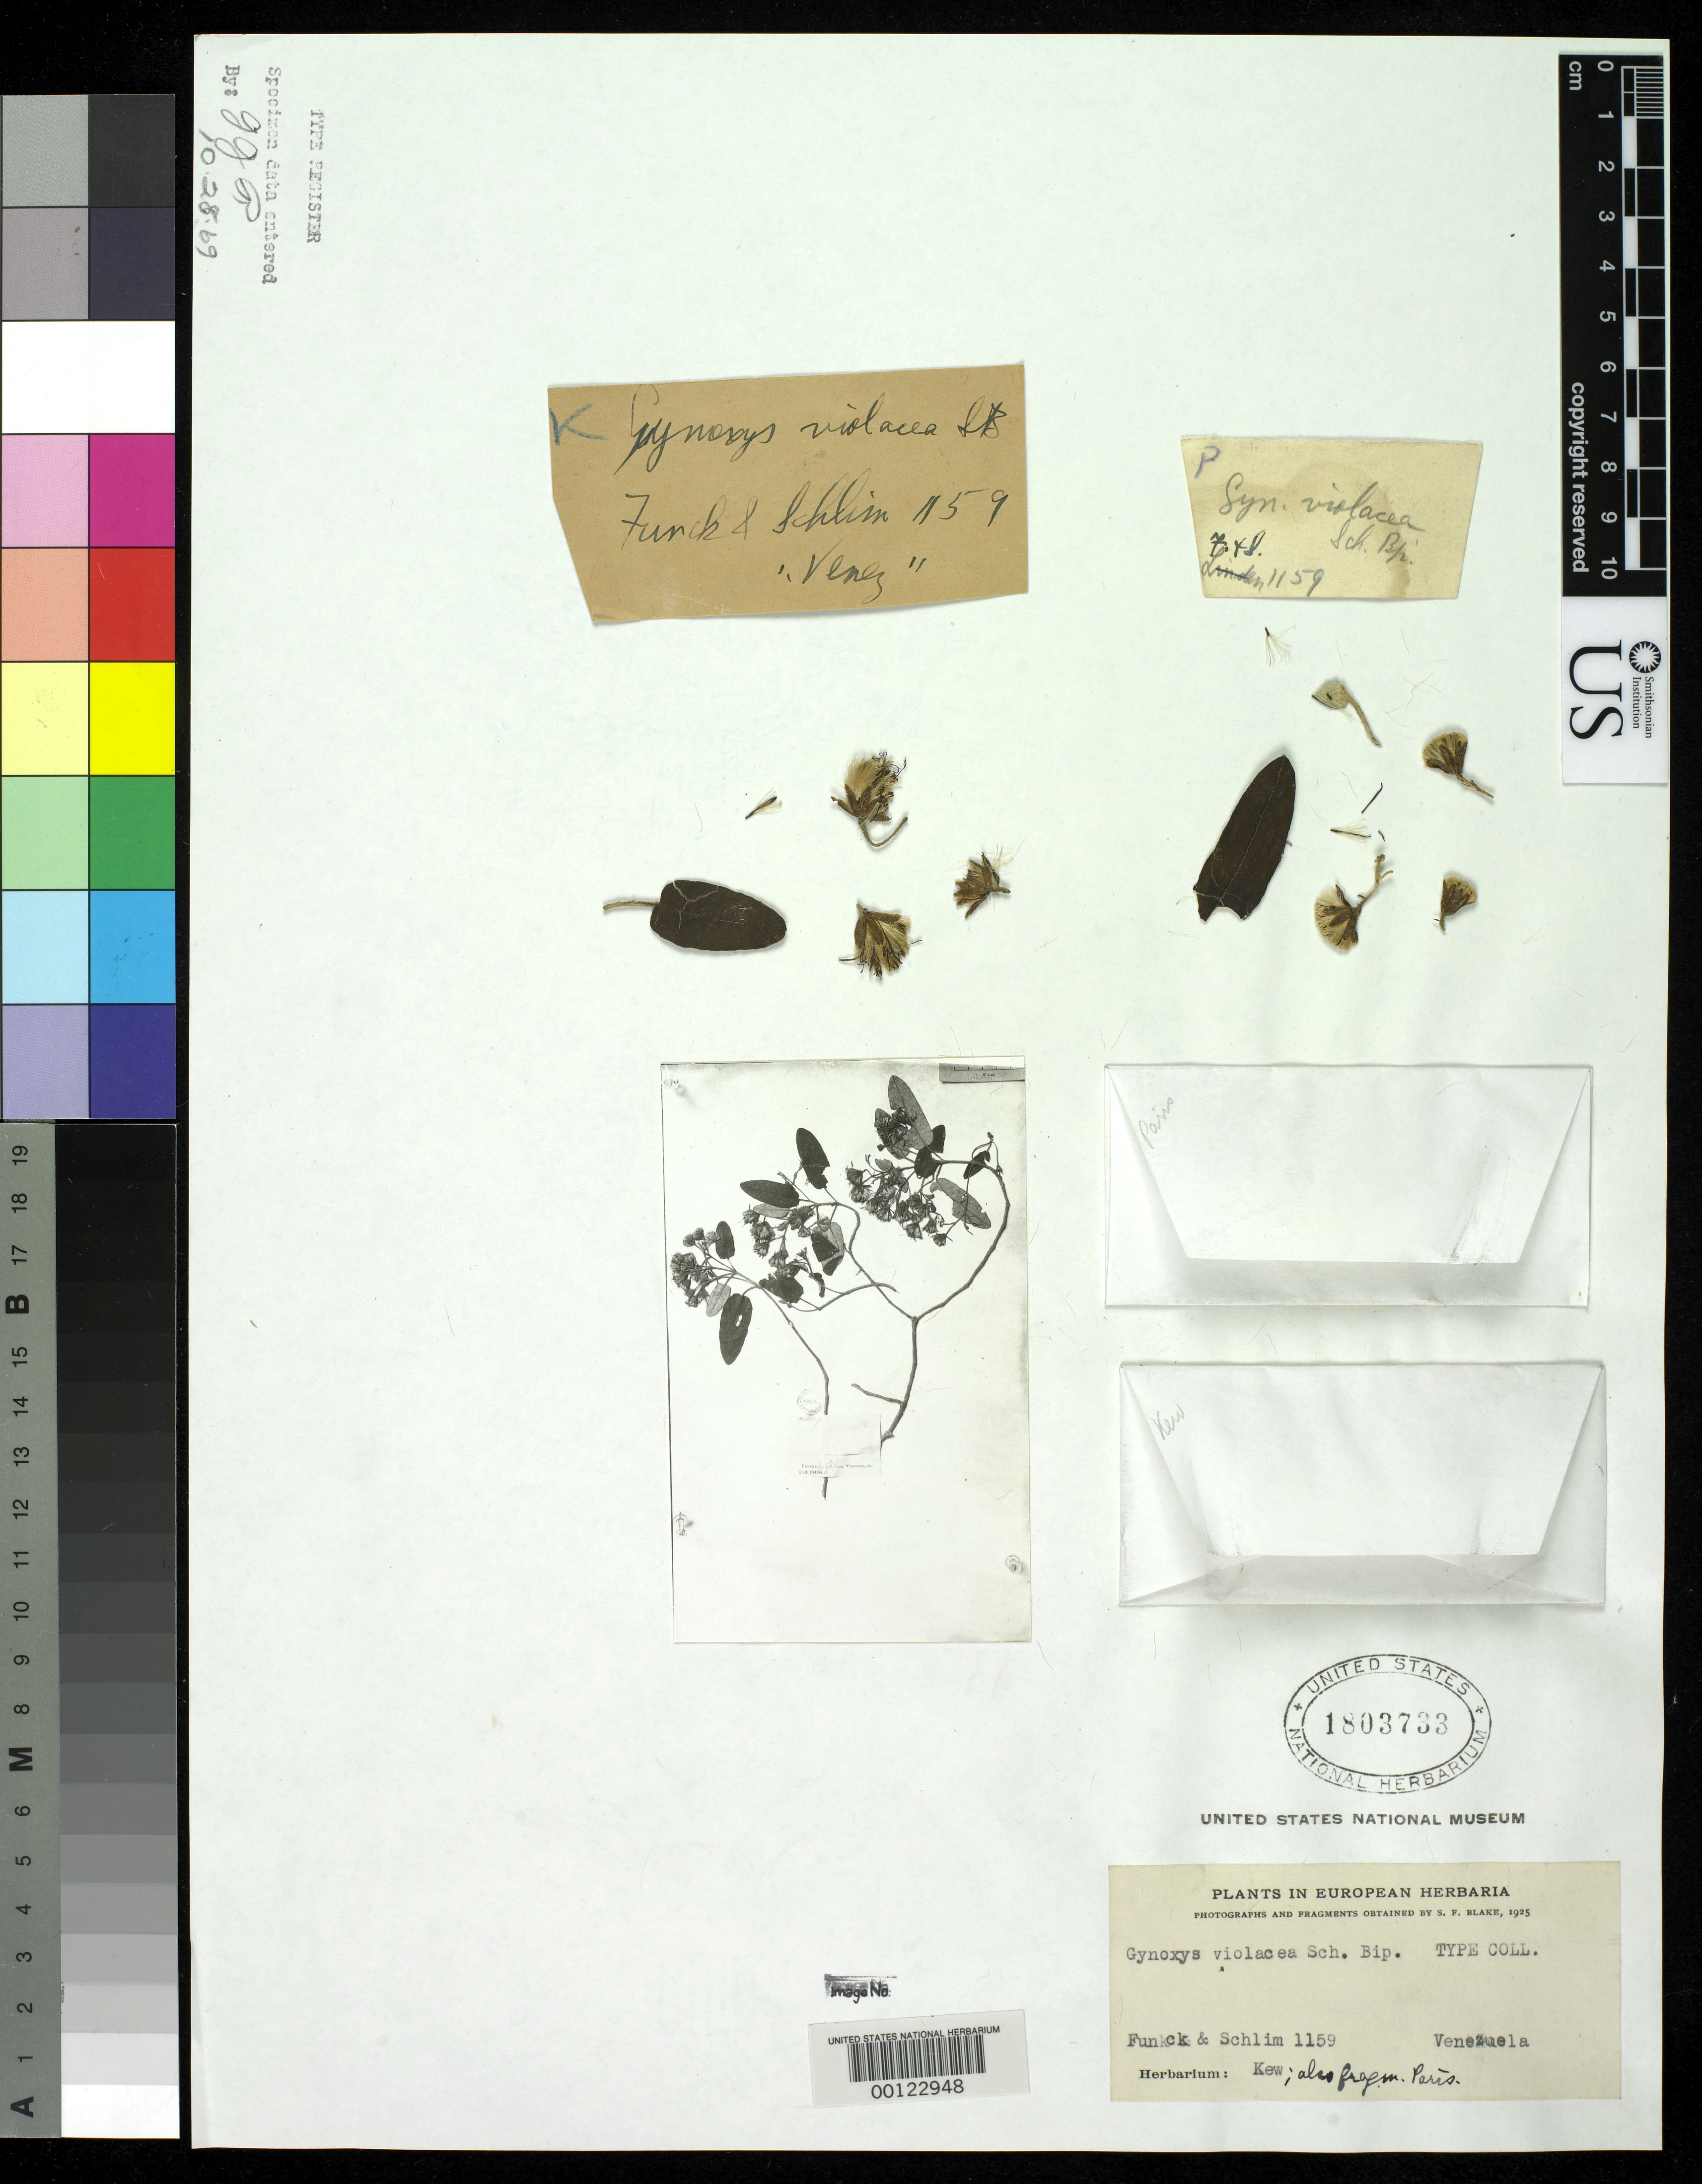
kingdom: Plantae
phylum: Tracheophyta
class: Magnoliopsida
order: Asterales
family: Asteraceae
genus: Gynoxys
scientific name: Gynoxys violacea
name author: Sch. Bip. ex Wedd.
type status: Type Fragment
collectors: N. Funck & L. Schlim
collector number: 1159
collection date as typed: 1842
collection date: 1842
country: Venezuela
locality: Merida.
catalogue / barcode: US 1803733